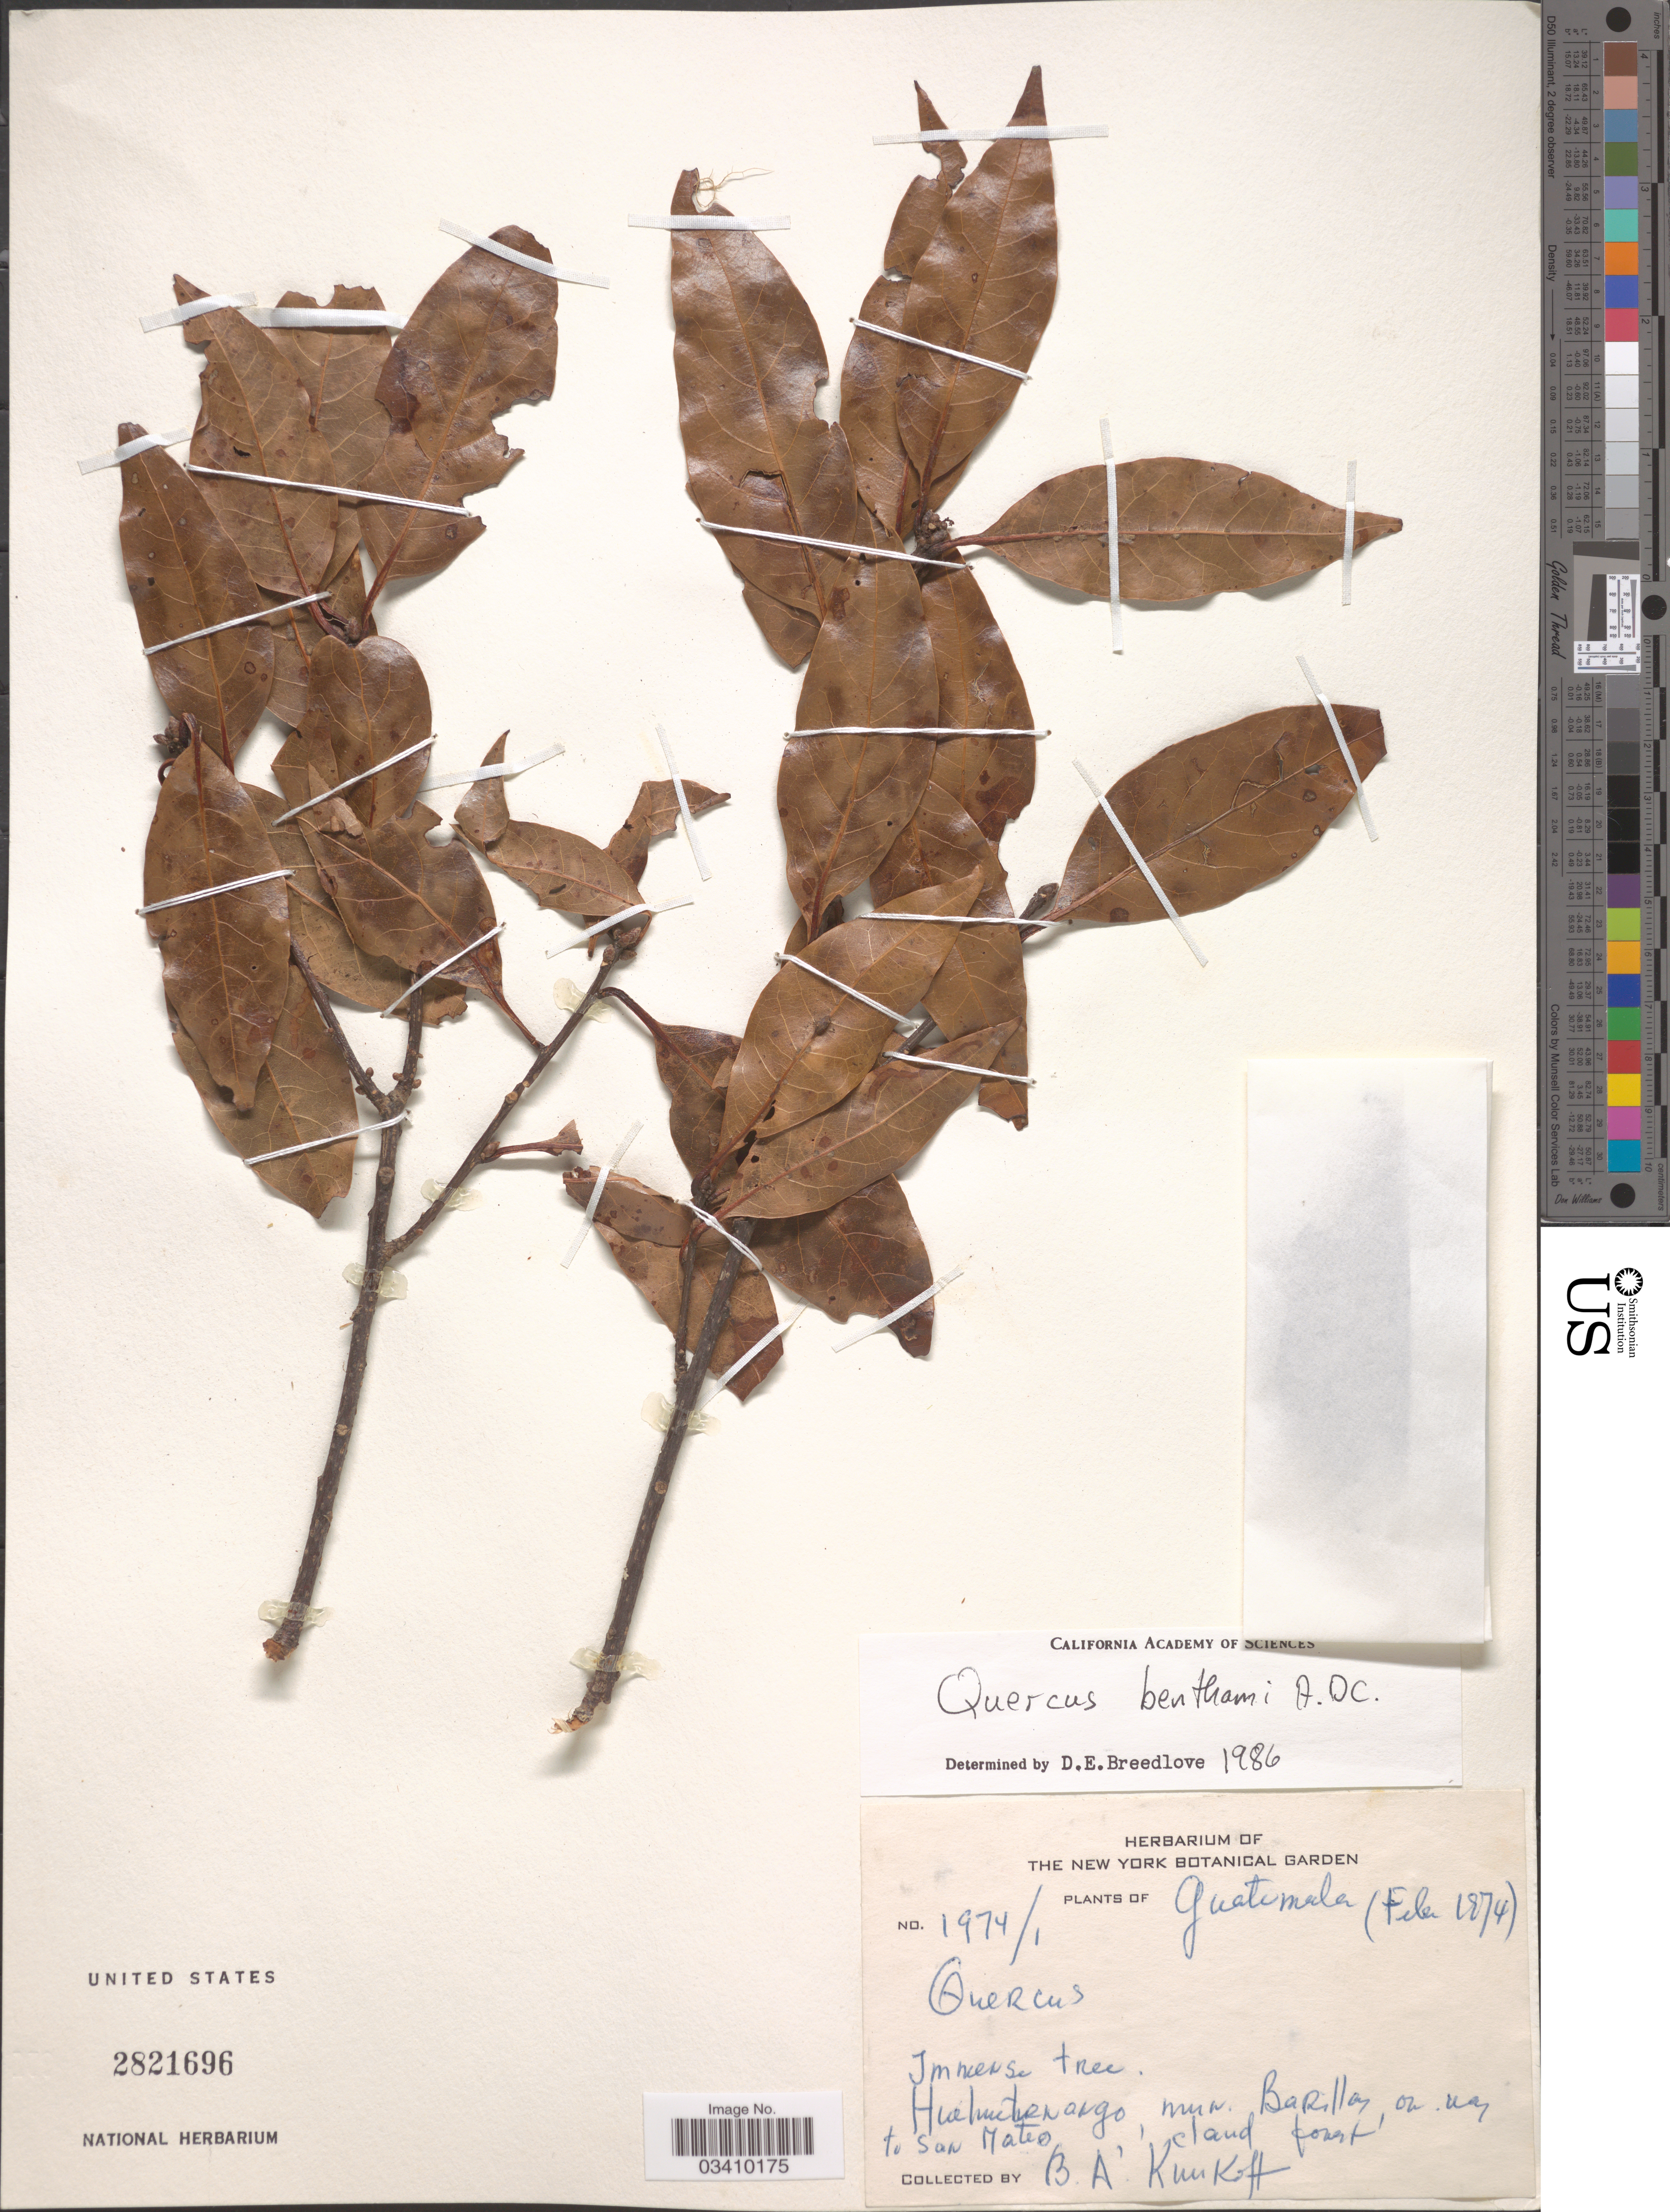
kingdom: Plantae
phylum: Tracheophyta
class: Magnoliopsida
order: Fagales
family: Fagaceae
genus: Quercus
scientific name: Quercus benthamii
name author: A. DC.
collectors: B. A. Krukoff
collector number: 1974/1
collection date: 1974-02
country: Guatemala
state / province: Huehuetenango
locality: Huehuetenango, mun. Barillas on way to San Mateo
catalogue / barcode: US 2821696